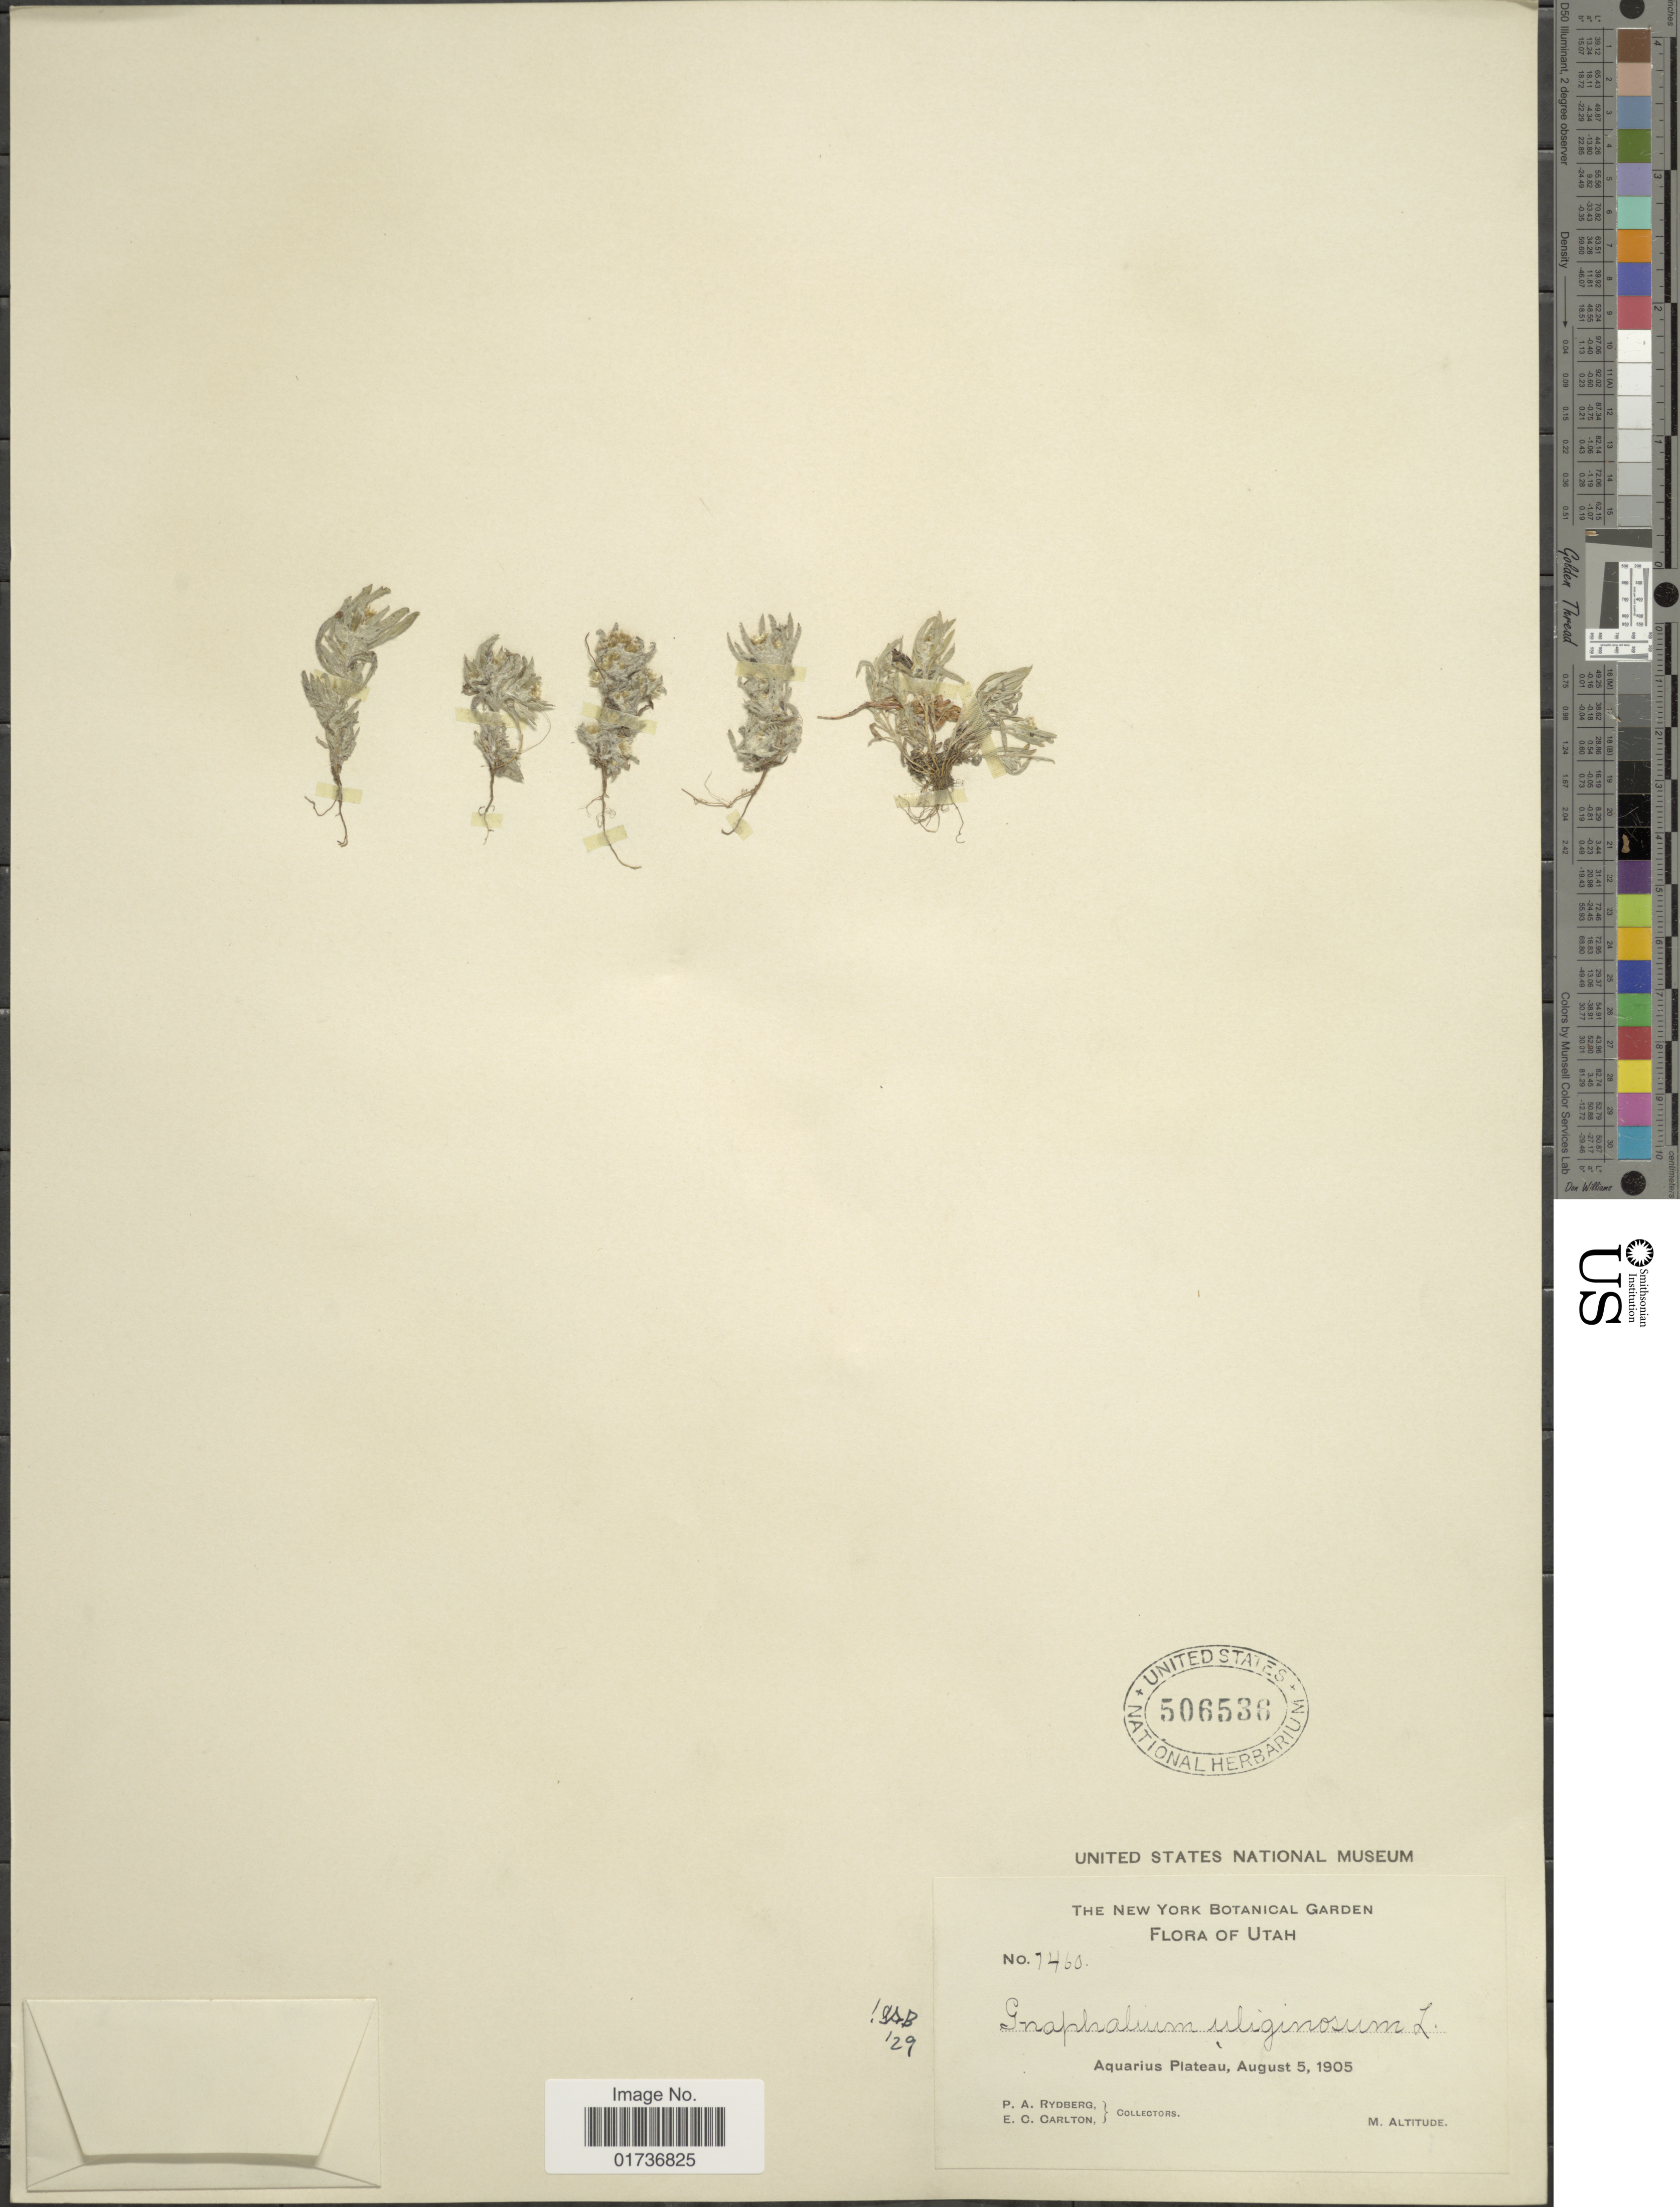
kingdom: Plantae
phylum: Tracheophyta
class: Magnoliopsida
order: Asterales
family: Asteraceae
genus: Gnaphalium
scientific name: Gnaphalium uliginosum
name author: L.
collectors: P. A. Rydberg & E. Carlton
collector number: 7460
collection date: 1905-08-05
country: United States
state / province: Utah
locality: Aquarius Plateau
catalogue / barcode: US 506536